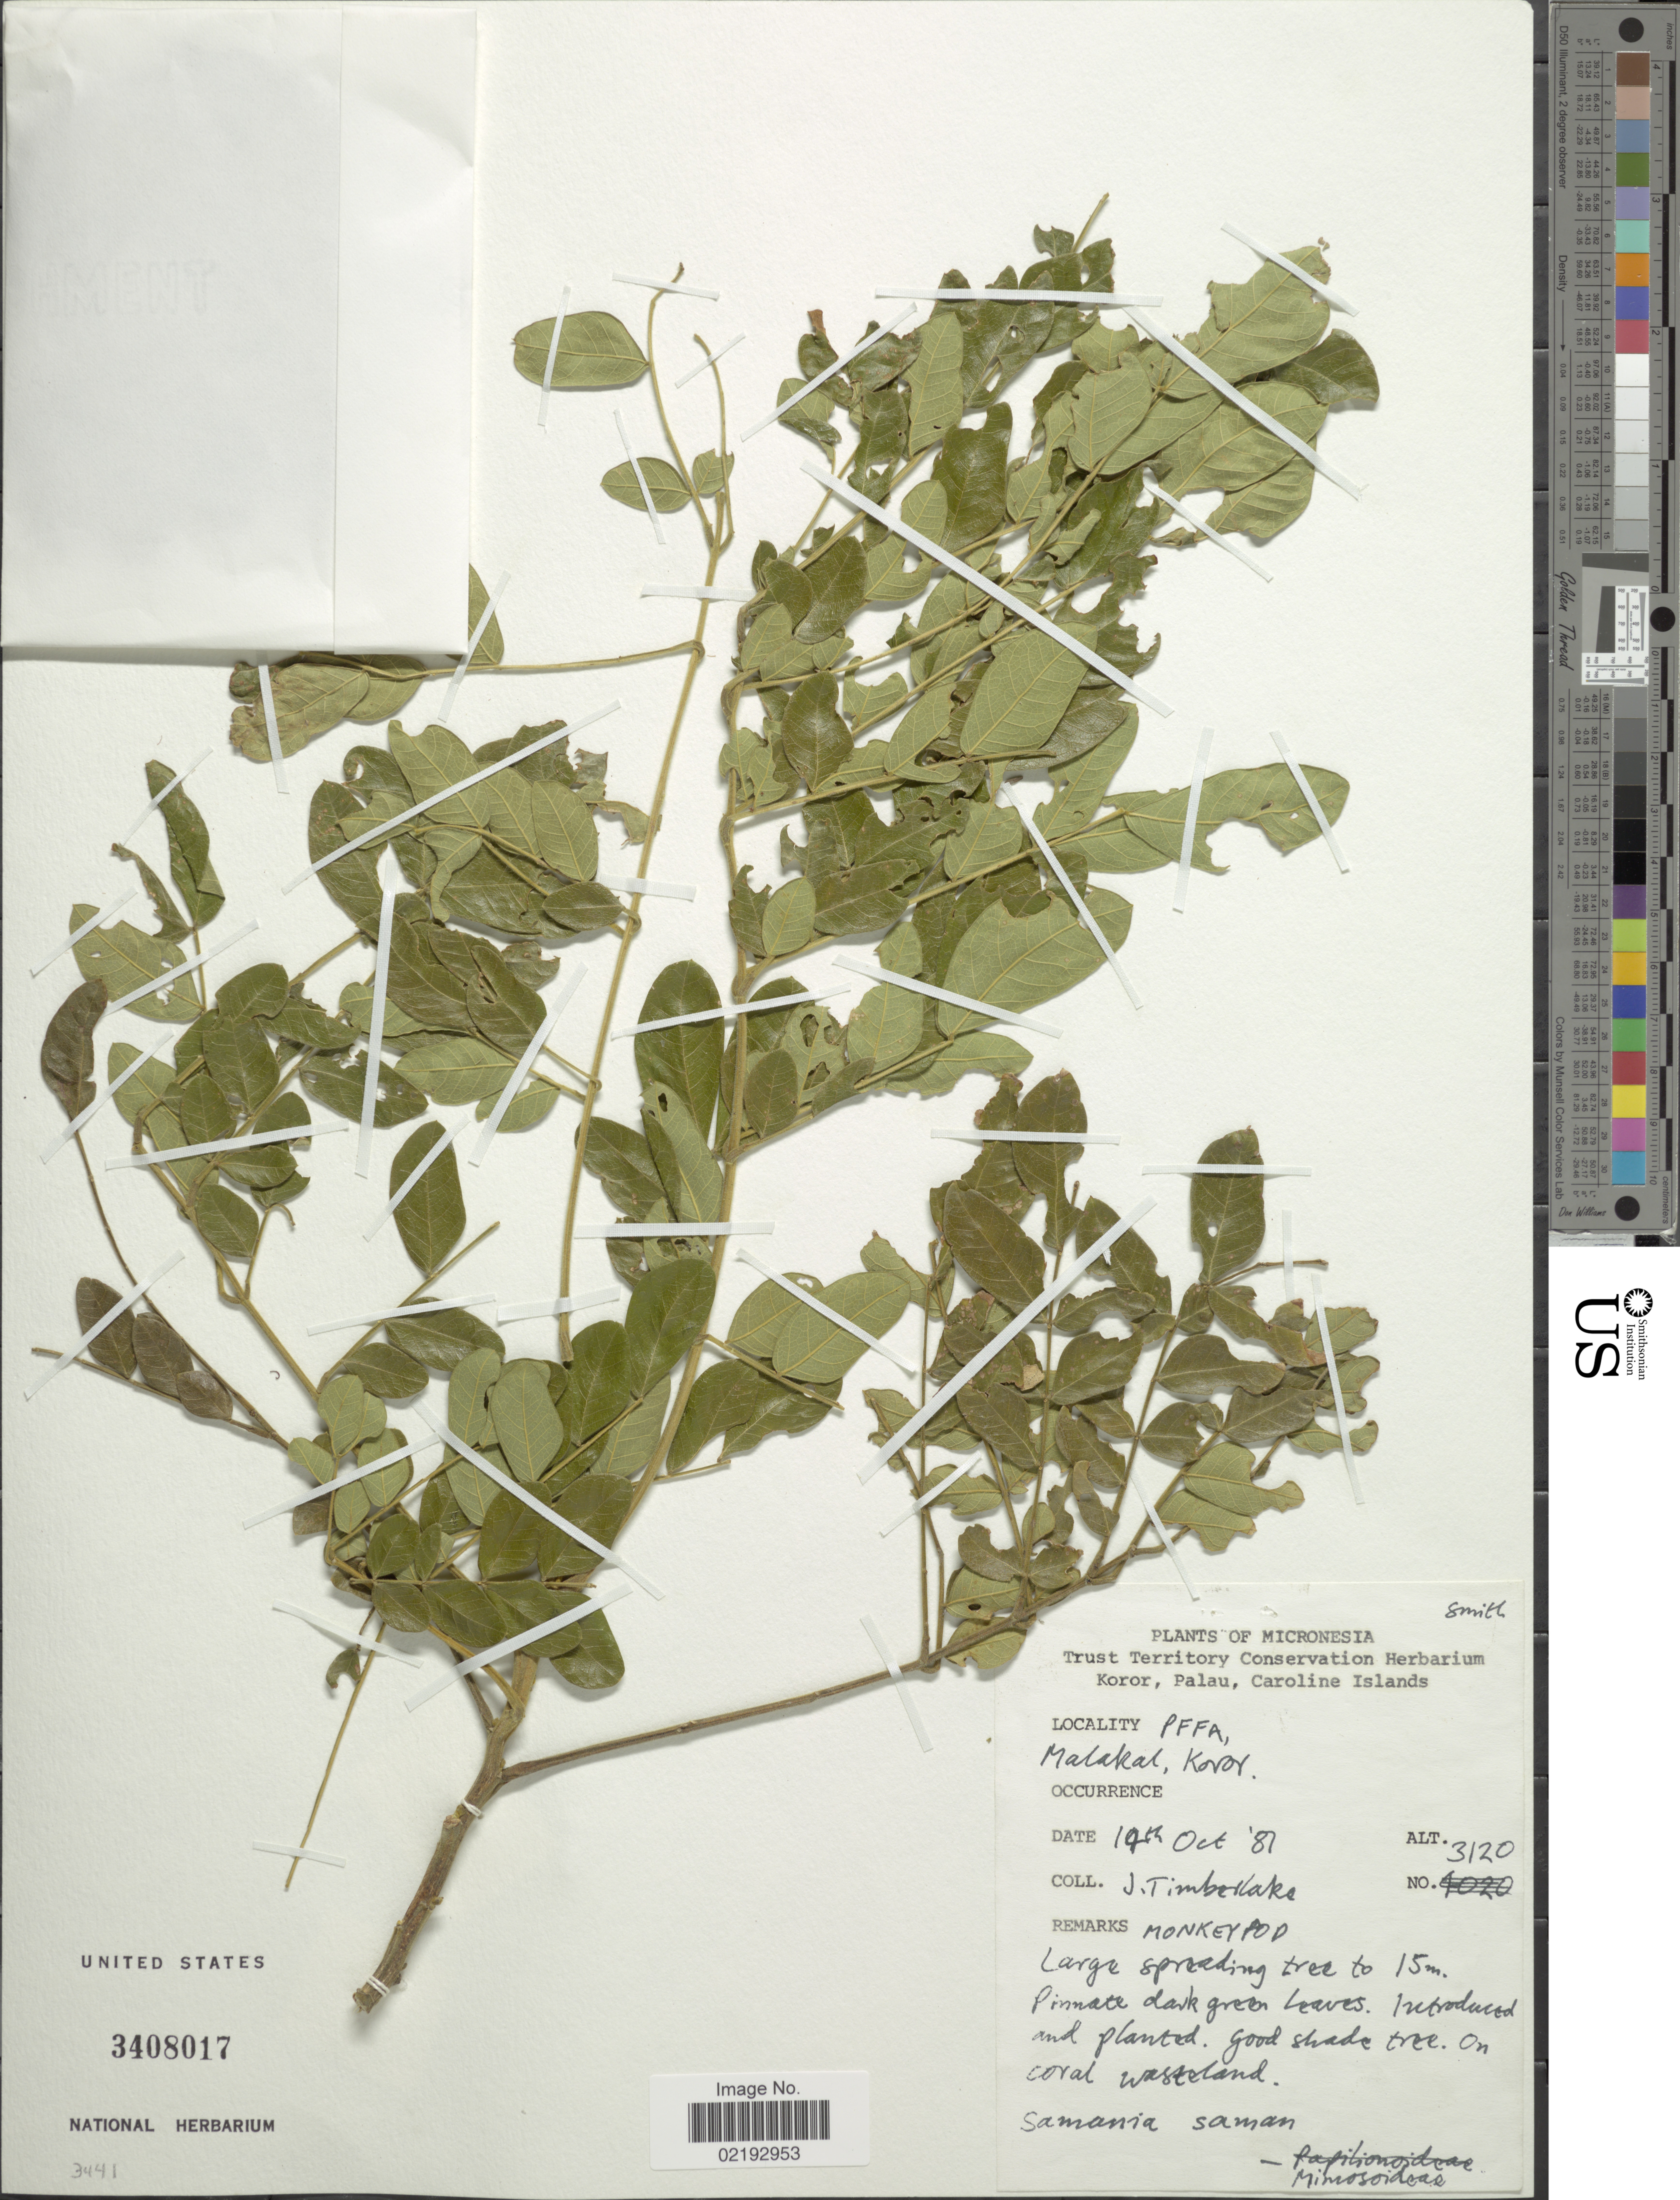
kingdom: Plantae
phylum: Tracheophyta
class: Magnoliopsida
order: Fabales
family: Fabaceae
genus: Samanea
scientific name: Samanea saman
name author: (Jacq.) Merr.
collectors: J. Timberlake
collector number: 3120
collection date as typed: Transcribed d/m/y: 19/10/87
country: Palau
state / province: Koror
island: Ngemelachel [Malakal]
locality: Micronesia, PFFA, Malakal, Koror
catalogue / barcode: US 3408017